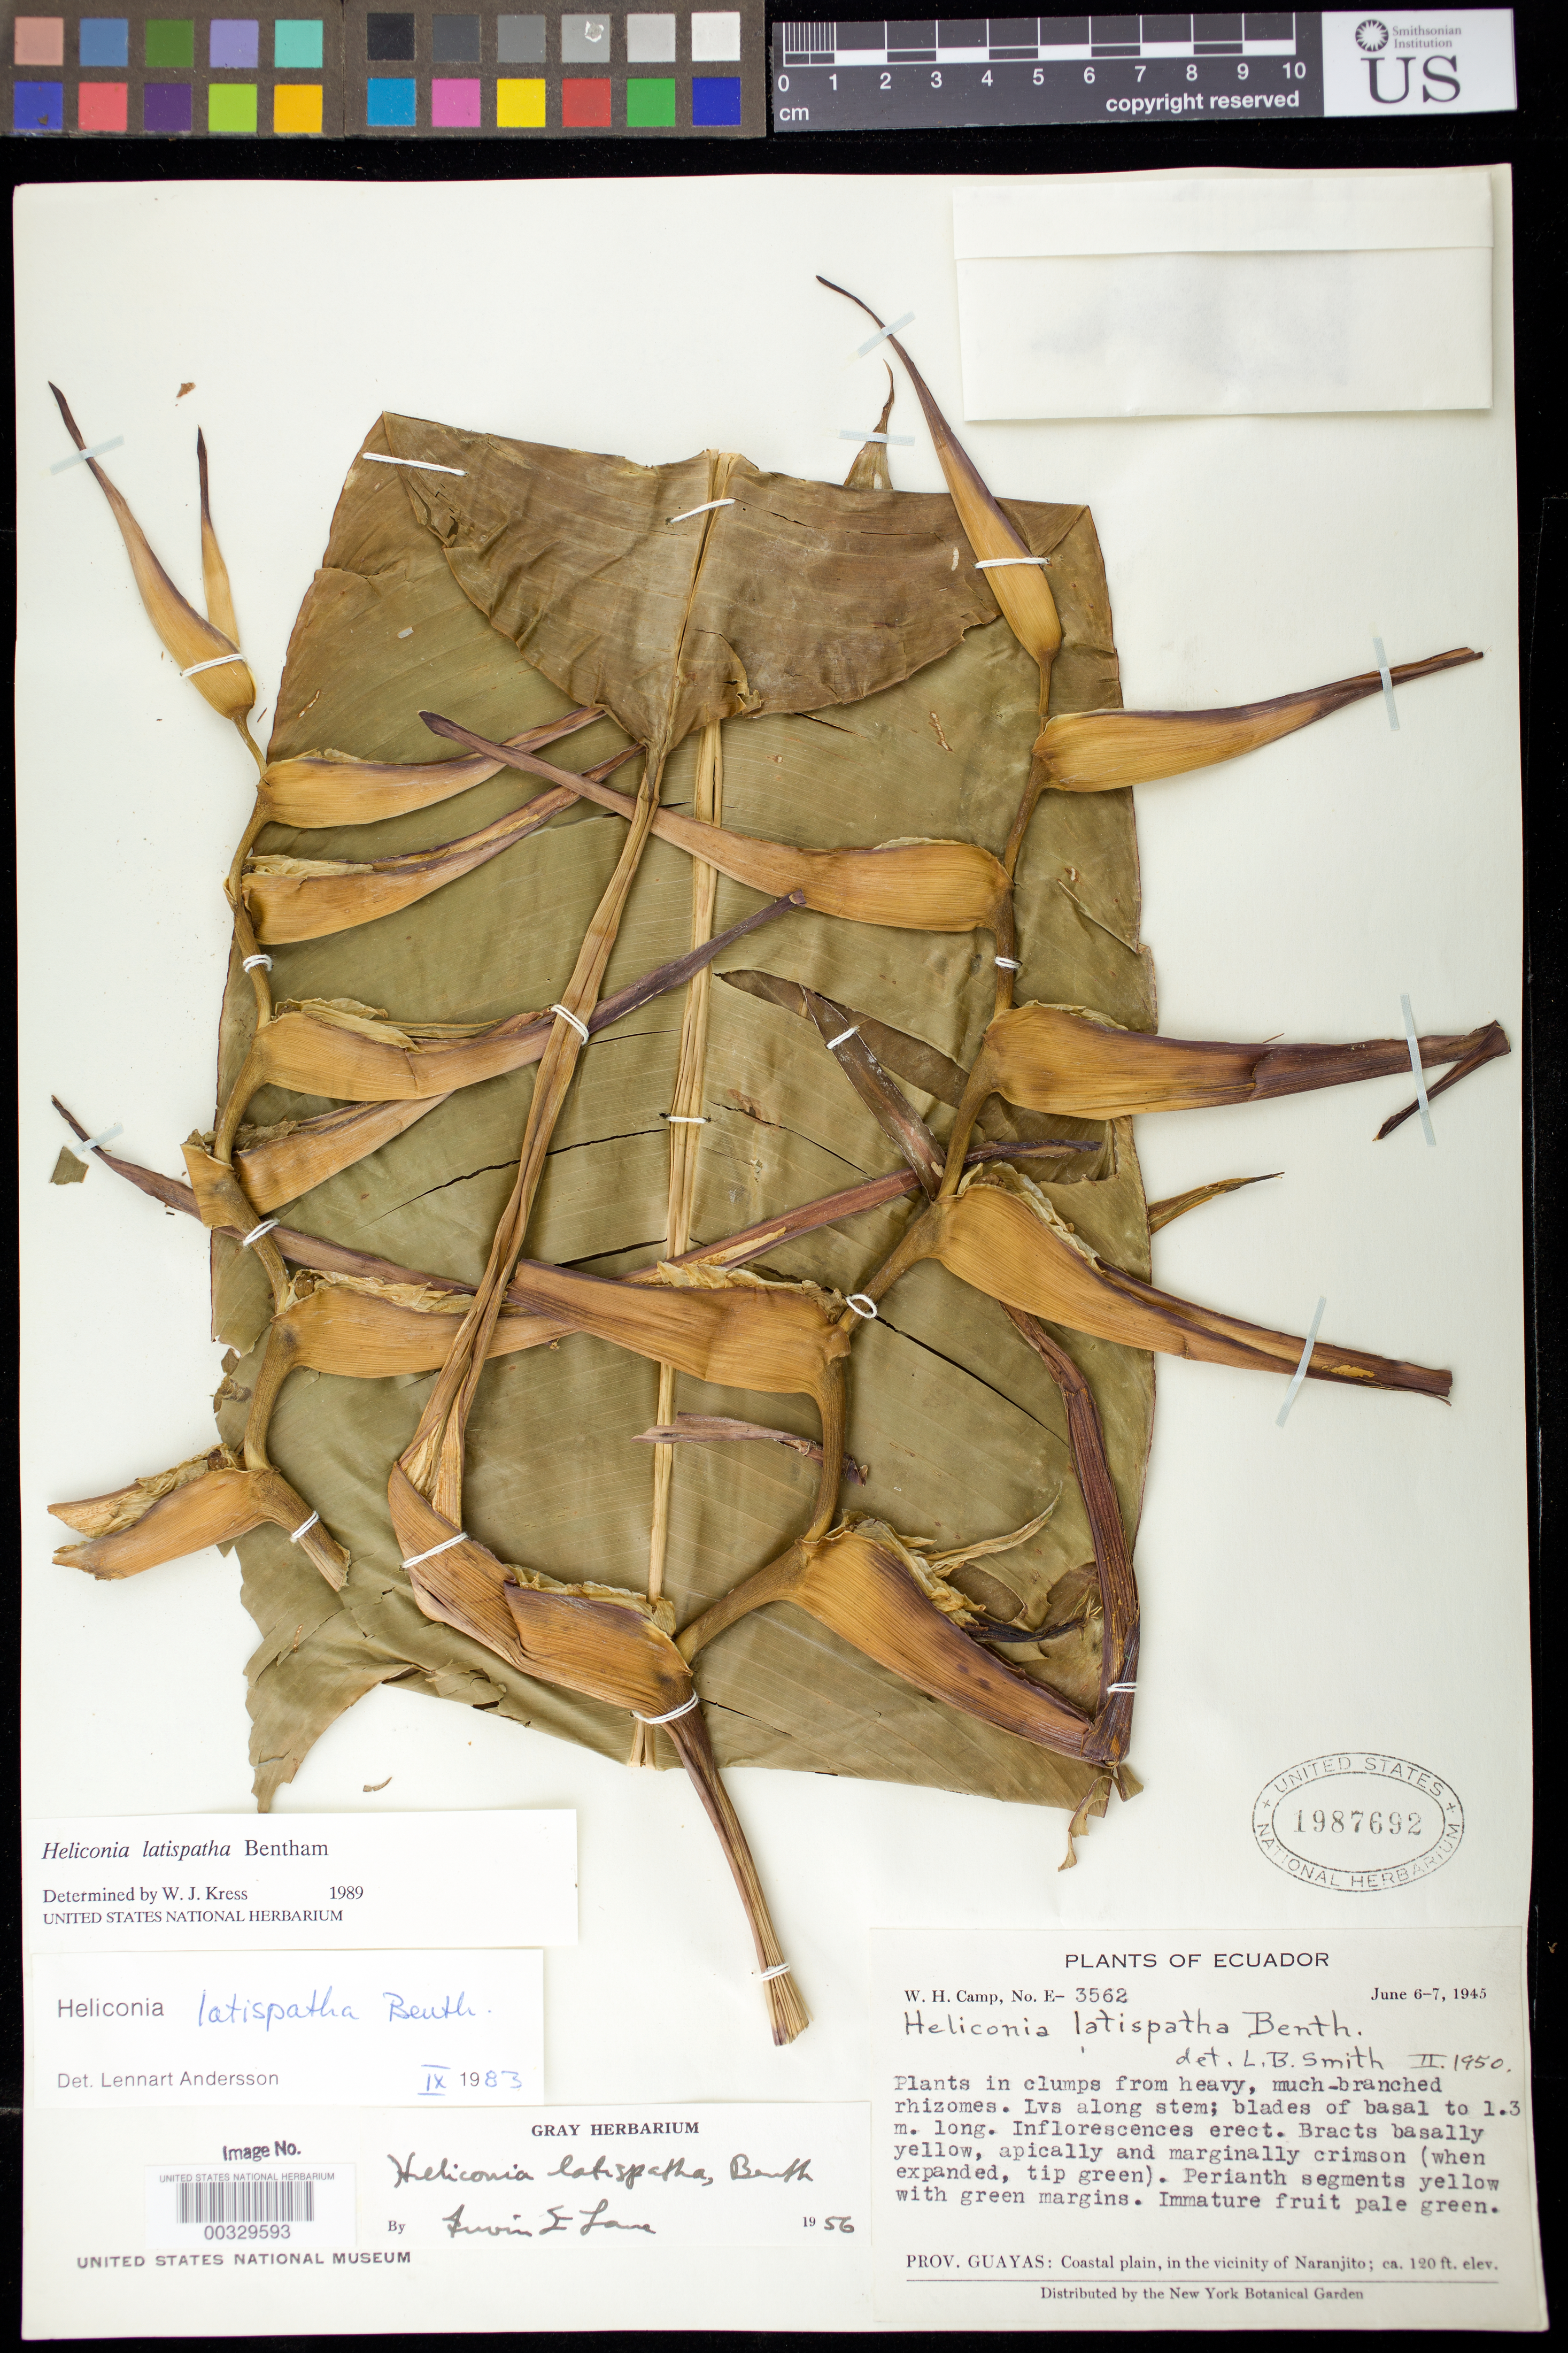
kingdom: Plantae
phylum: Tracheophyta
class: Liliopsida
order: Zingiberales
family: Heliconiaceae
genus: Heliconia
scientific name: Heliconia latispatha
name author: Benth.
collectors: W. H. Camp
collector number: E-3562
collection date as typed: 06 Jun 1945 to 07 Jun 1945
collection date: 1945-06-06/1945-06-07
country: Ecuador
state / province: Guayas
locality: Coastal plain, in vicinity of Naranjito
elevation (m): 37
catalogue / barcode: US 1987692